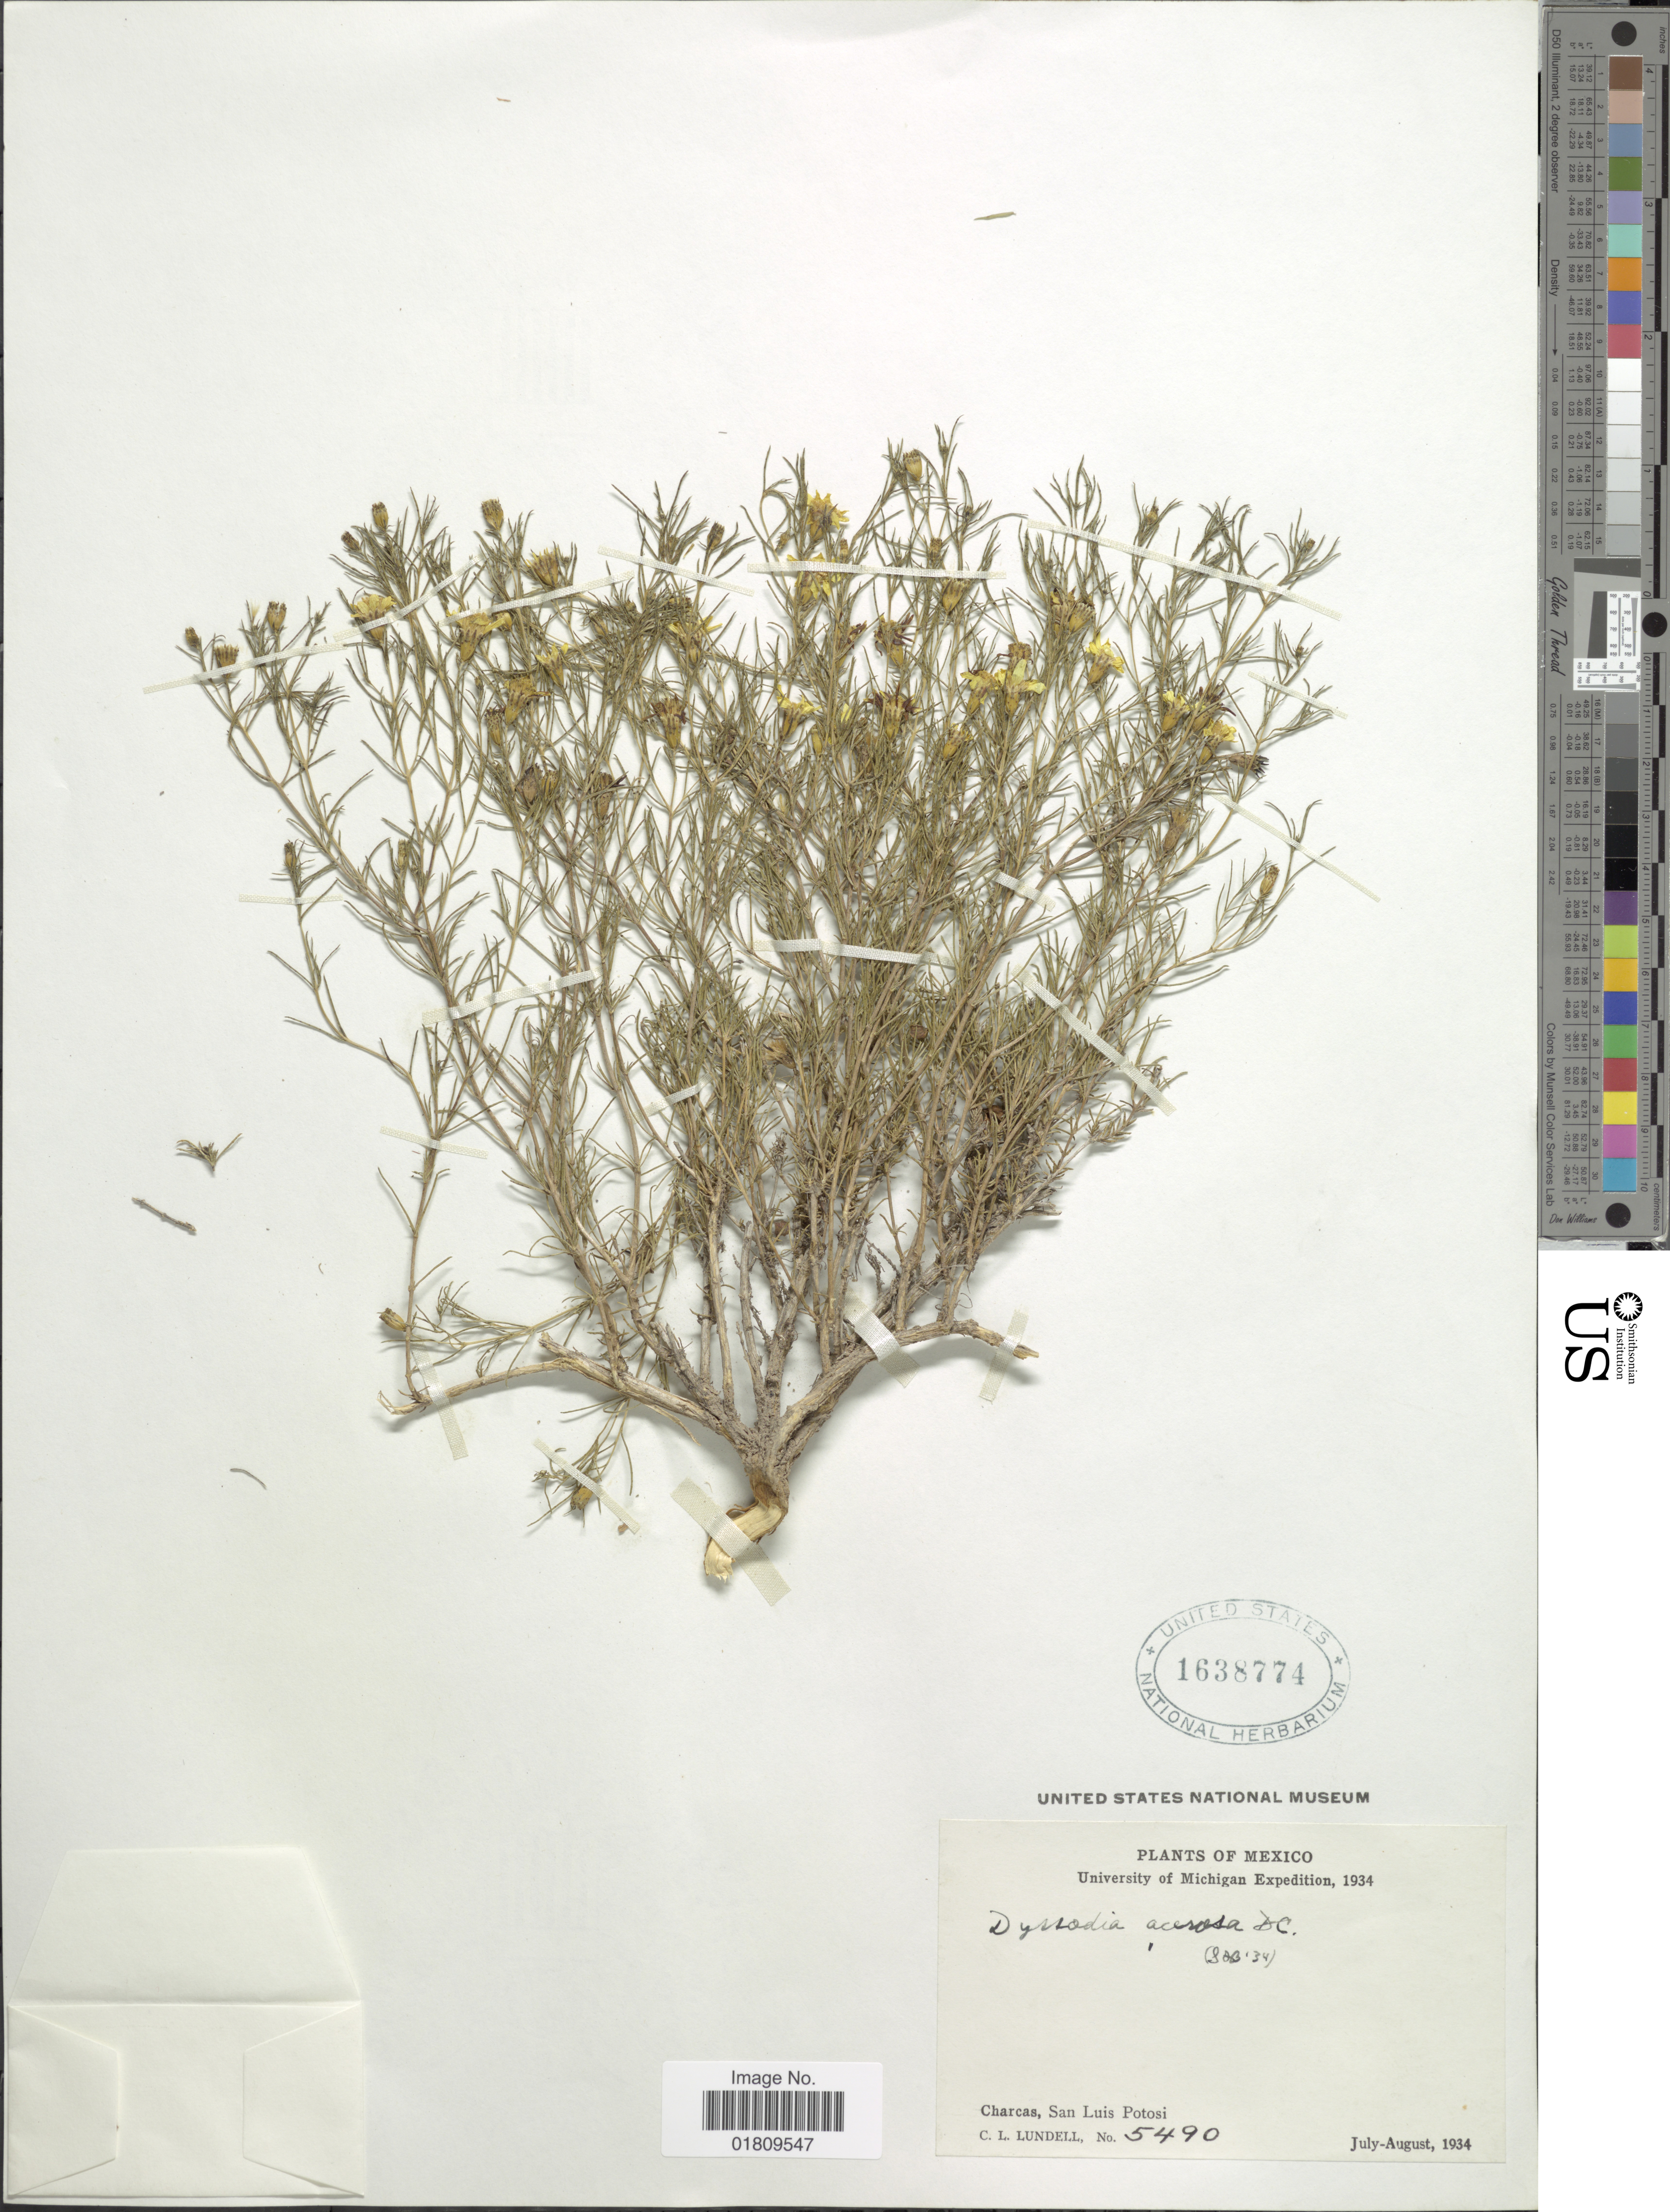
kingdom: Plantae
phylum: Tracheophyta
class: Magnoliopsida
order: Asterales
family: Asteraceae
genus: Dyssodia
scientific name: Dyssodia acerosa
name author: DC.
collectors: C. L. Lundell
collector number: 5490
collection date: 1934-07/1934-08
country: Mexico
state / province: San Luis Potosí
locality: Charcas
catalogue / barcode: US 1638774